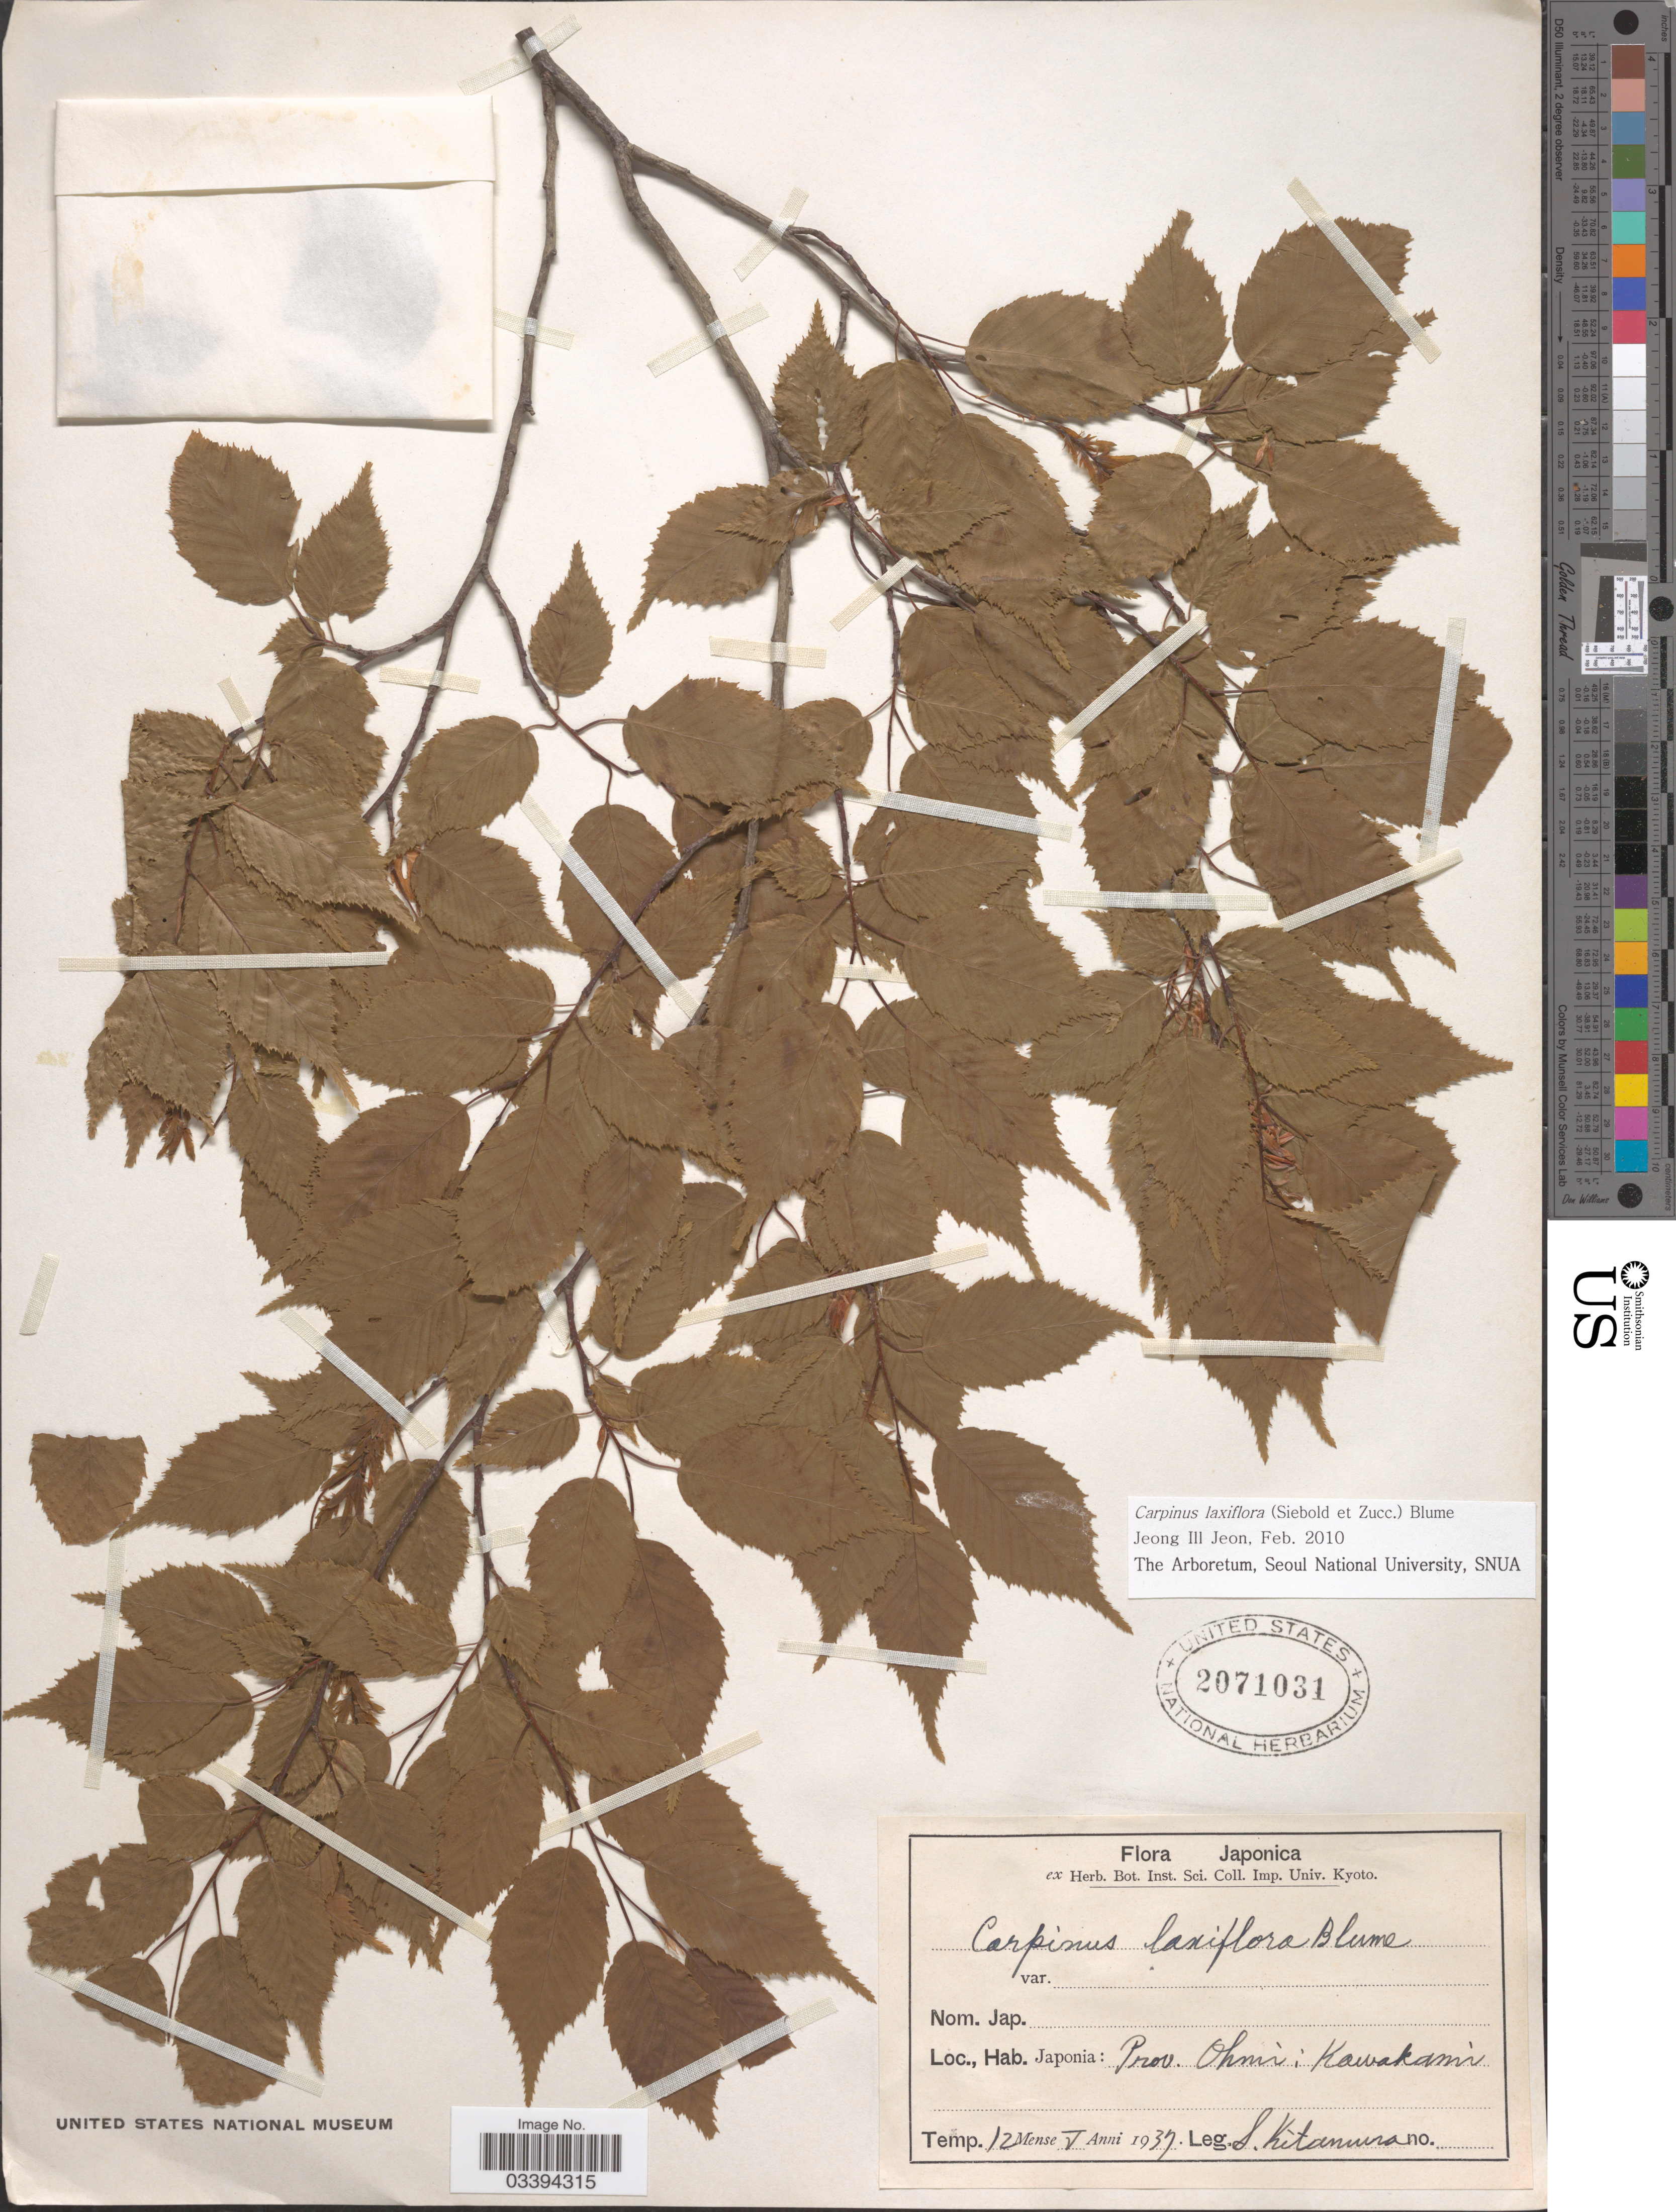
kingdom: Plantae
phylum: Tracheophyta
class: Magnoliopsida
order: Fagales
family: Betulaceae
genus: Carpinus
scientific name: Carpinus laxiflora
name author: (Siebold & Zucc.) Blume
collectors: S. Kitamura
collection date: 1937-05-12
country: Japan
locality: Prov. Ohmi: Kawakami.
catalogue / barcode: US 2071031